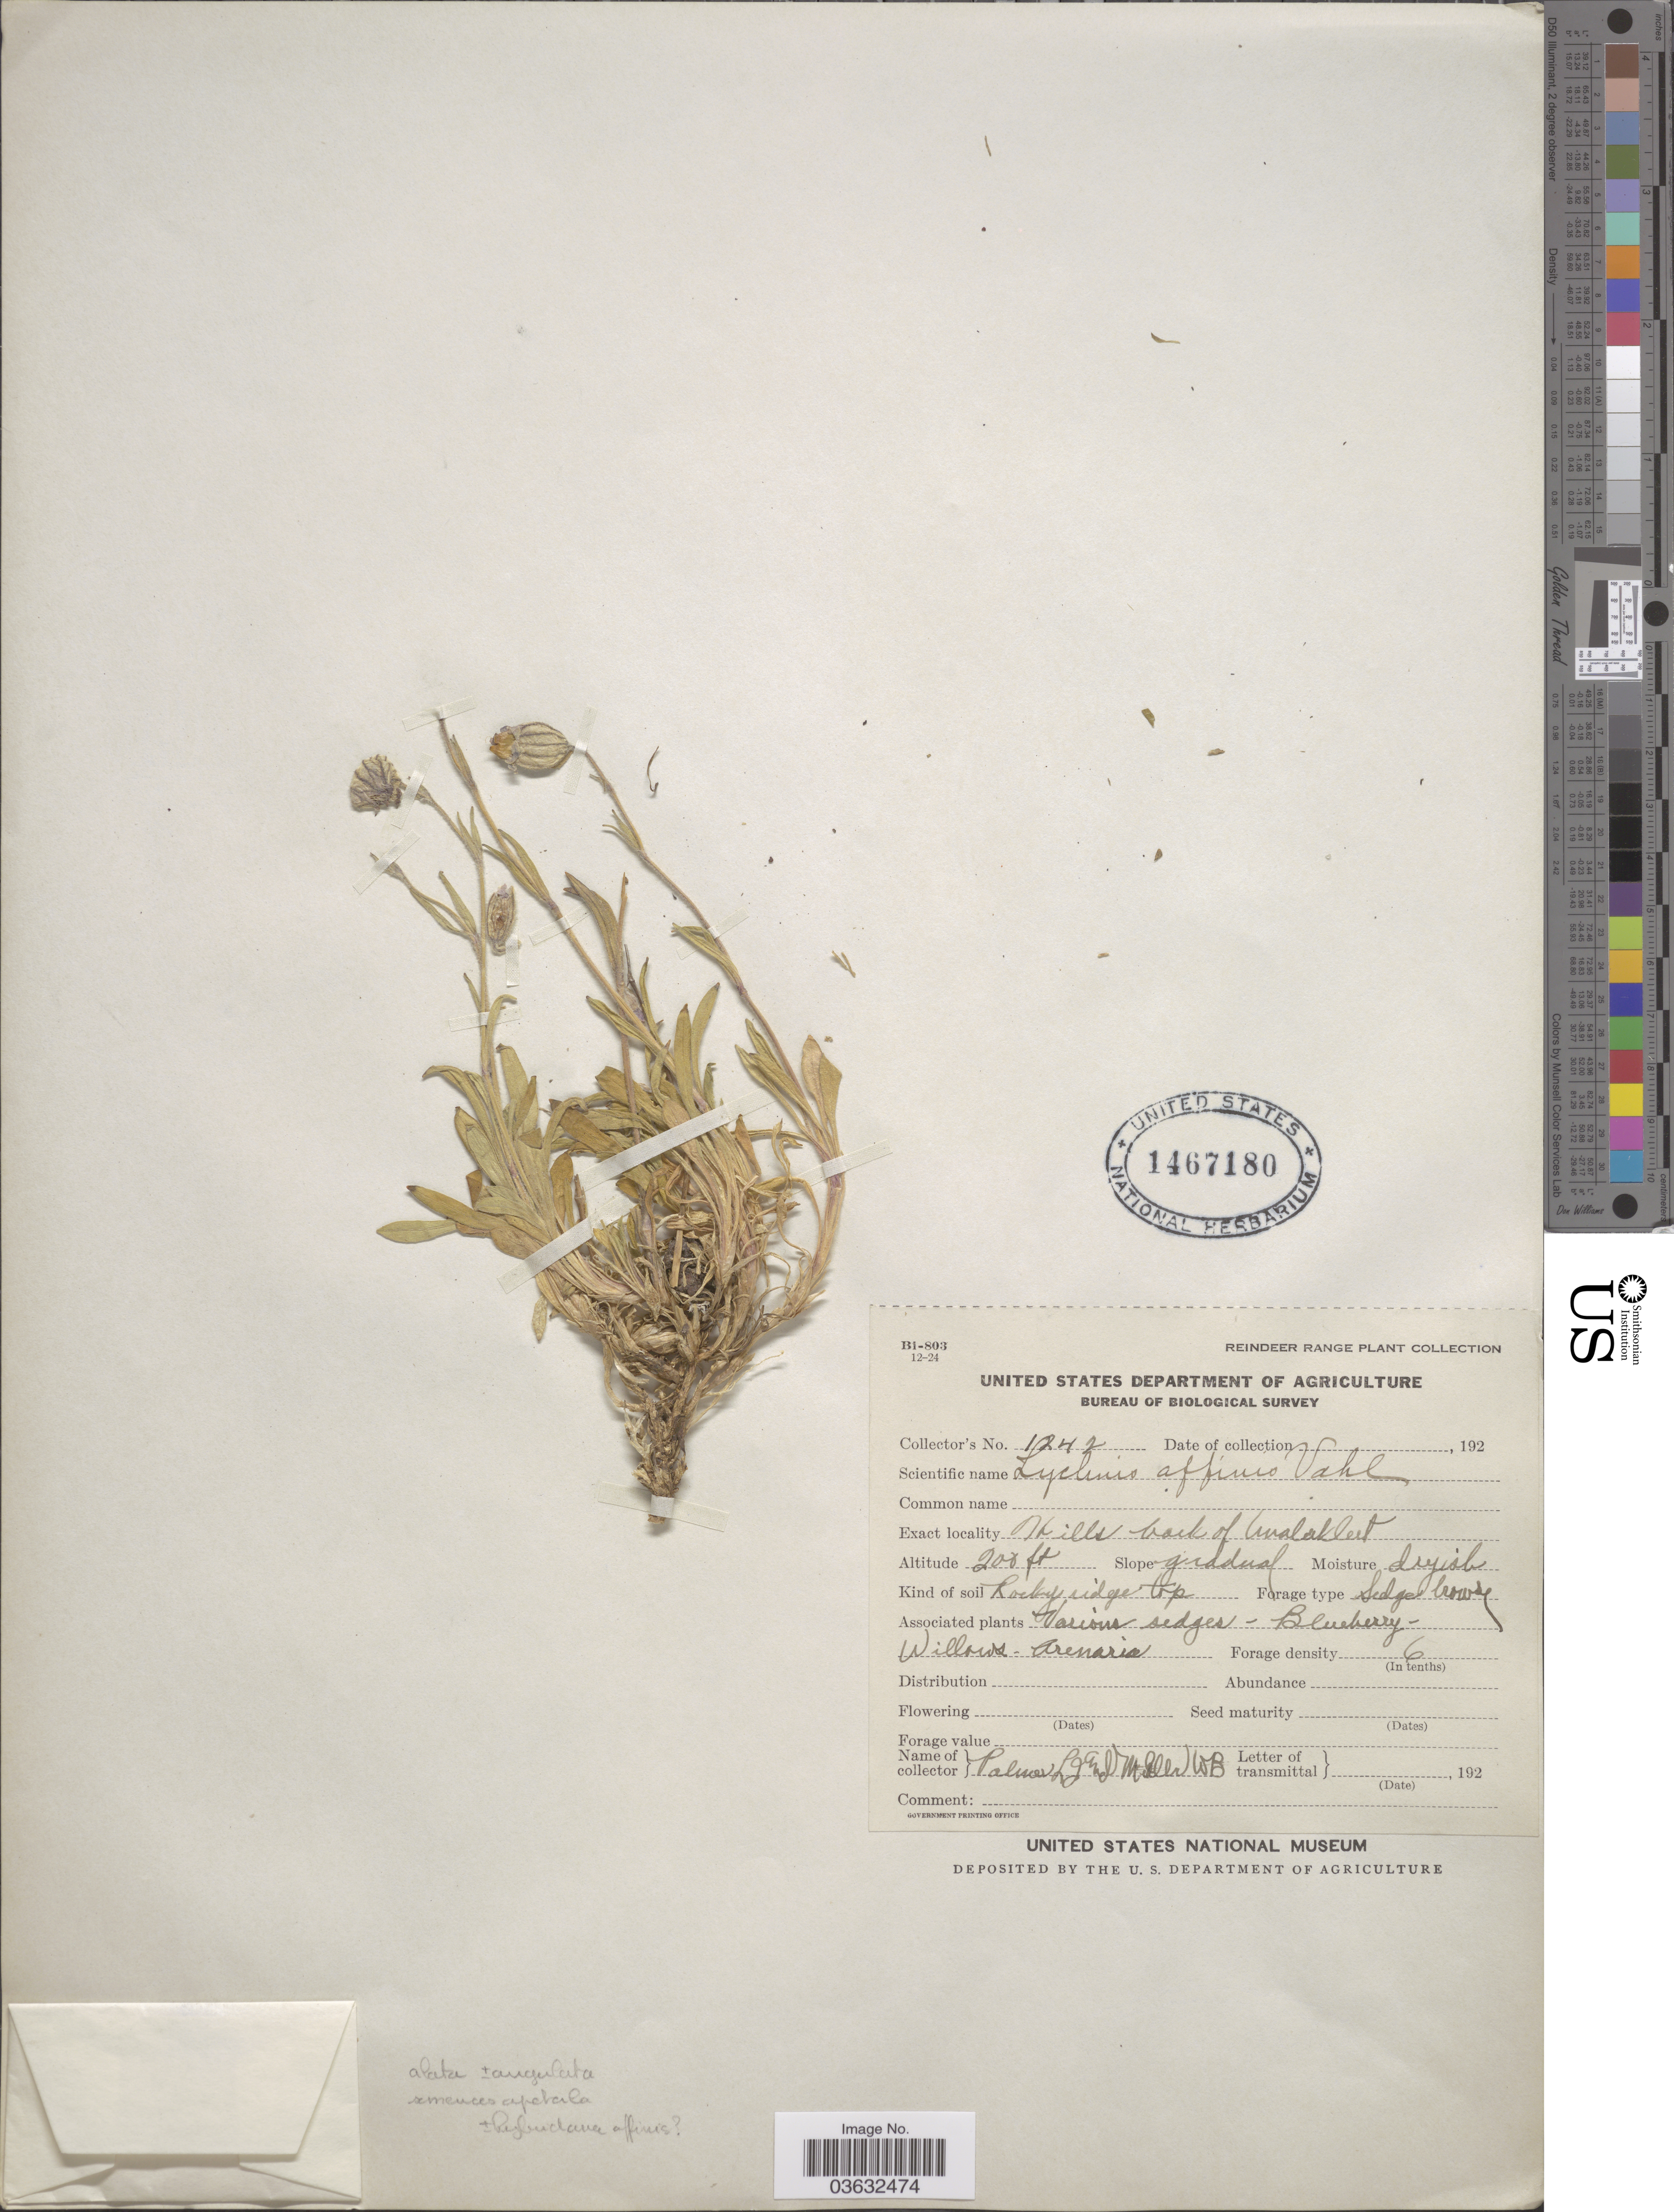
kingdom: Plantae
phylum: Tracheophyta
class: Magnoliopsida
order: Caryophyllales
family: Caryophyllaceae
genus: Silene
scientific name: Silene sorensenis x S. involucrata (Cham. & Schltdl.) Bocquet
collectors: L. J. Palmer & W. Miller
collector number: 1242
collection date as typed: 192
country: United States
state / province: Alaska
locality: Hills back of Unalaska.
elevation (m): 61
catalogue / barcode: US 1467180